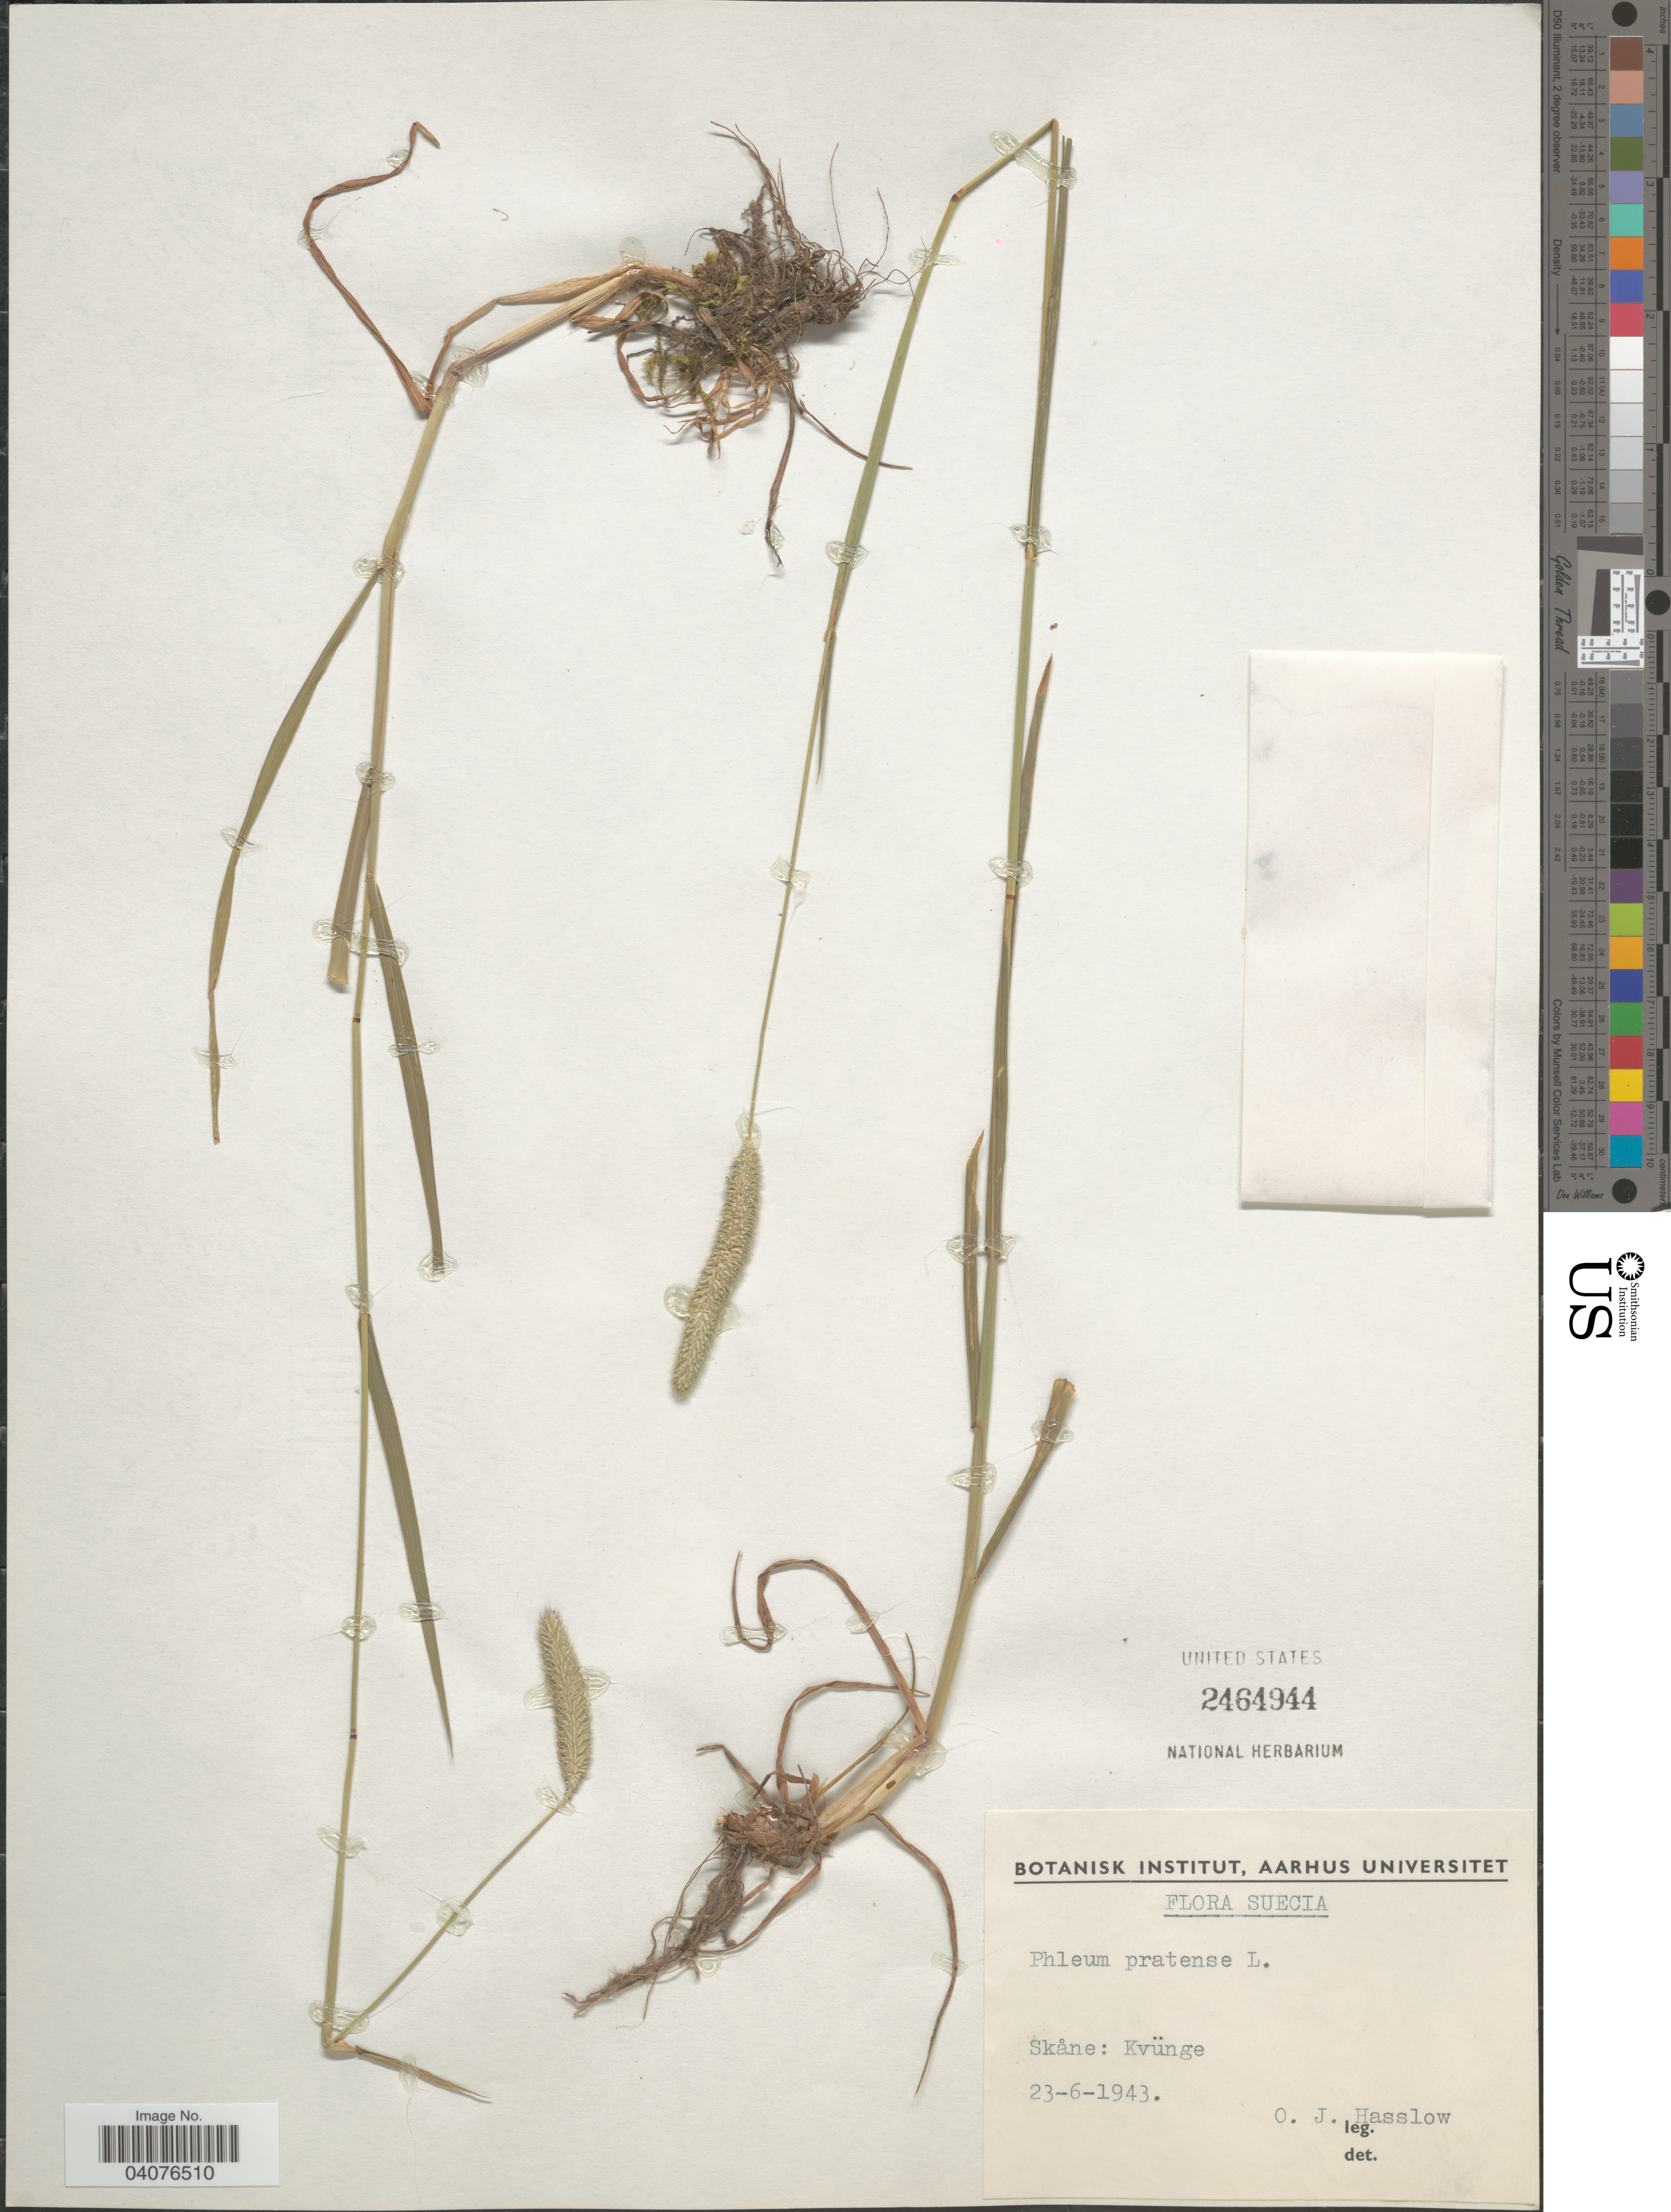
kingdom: Plantae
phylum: Tracheophyta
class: Liliopsida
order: Poales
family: Poaceae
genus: Phleum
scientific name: Phleum pratense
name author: L.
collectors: O. Hasslow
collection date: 1943-06-23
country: Sweden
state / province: Skåne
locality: Kvünge.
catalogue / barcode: US 2564944